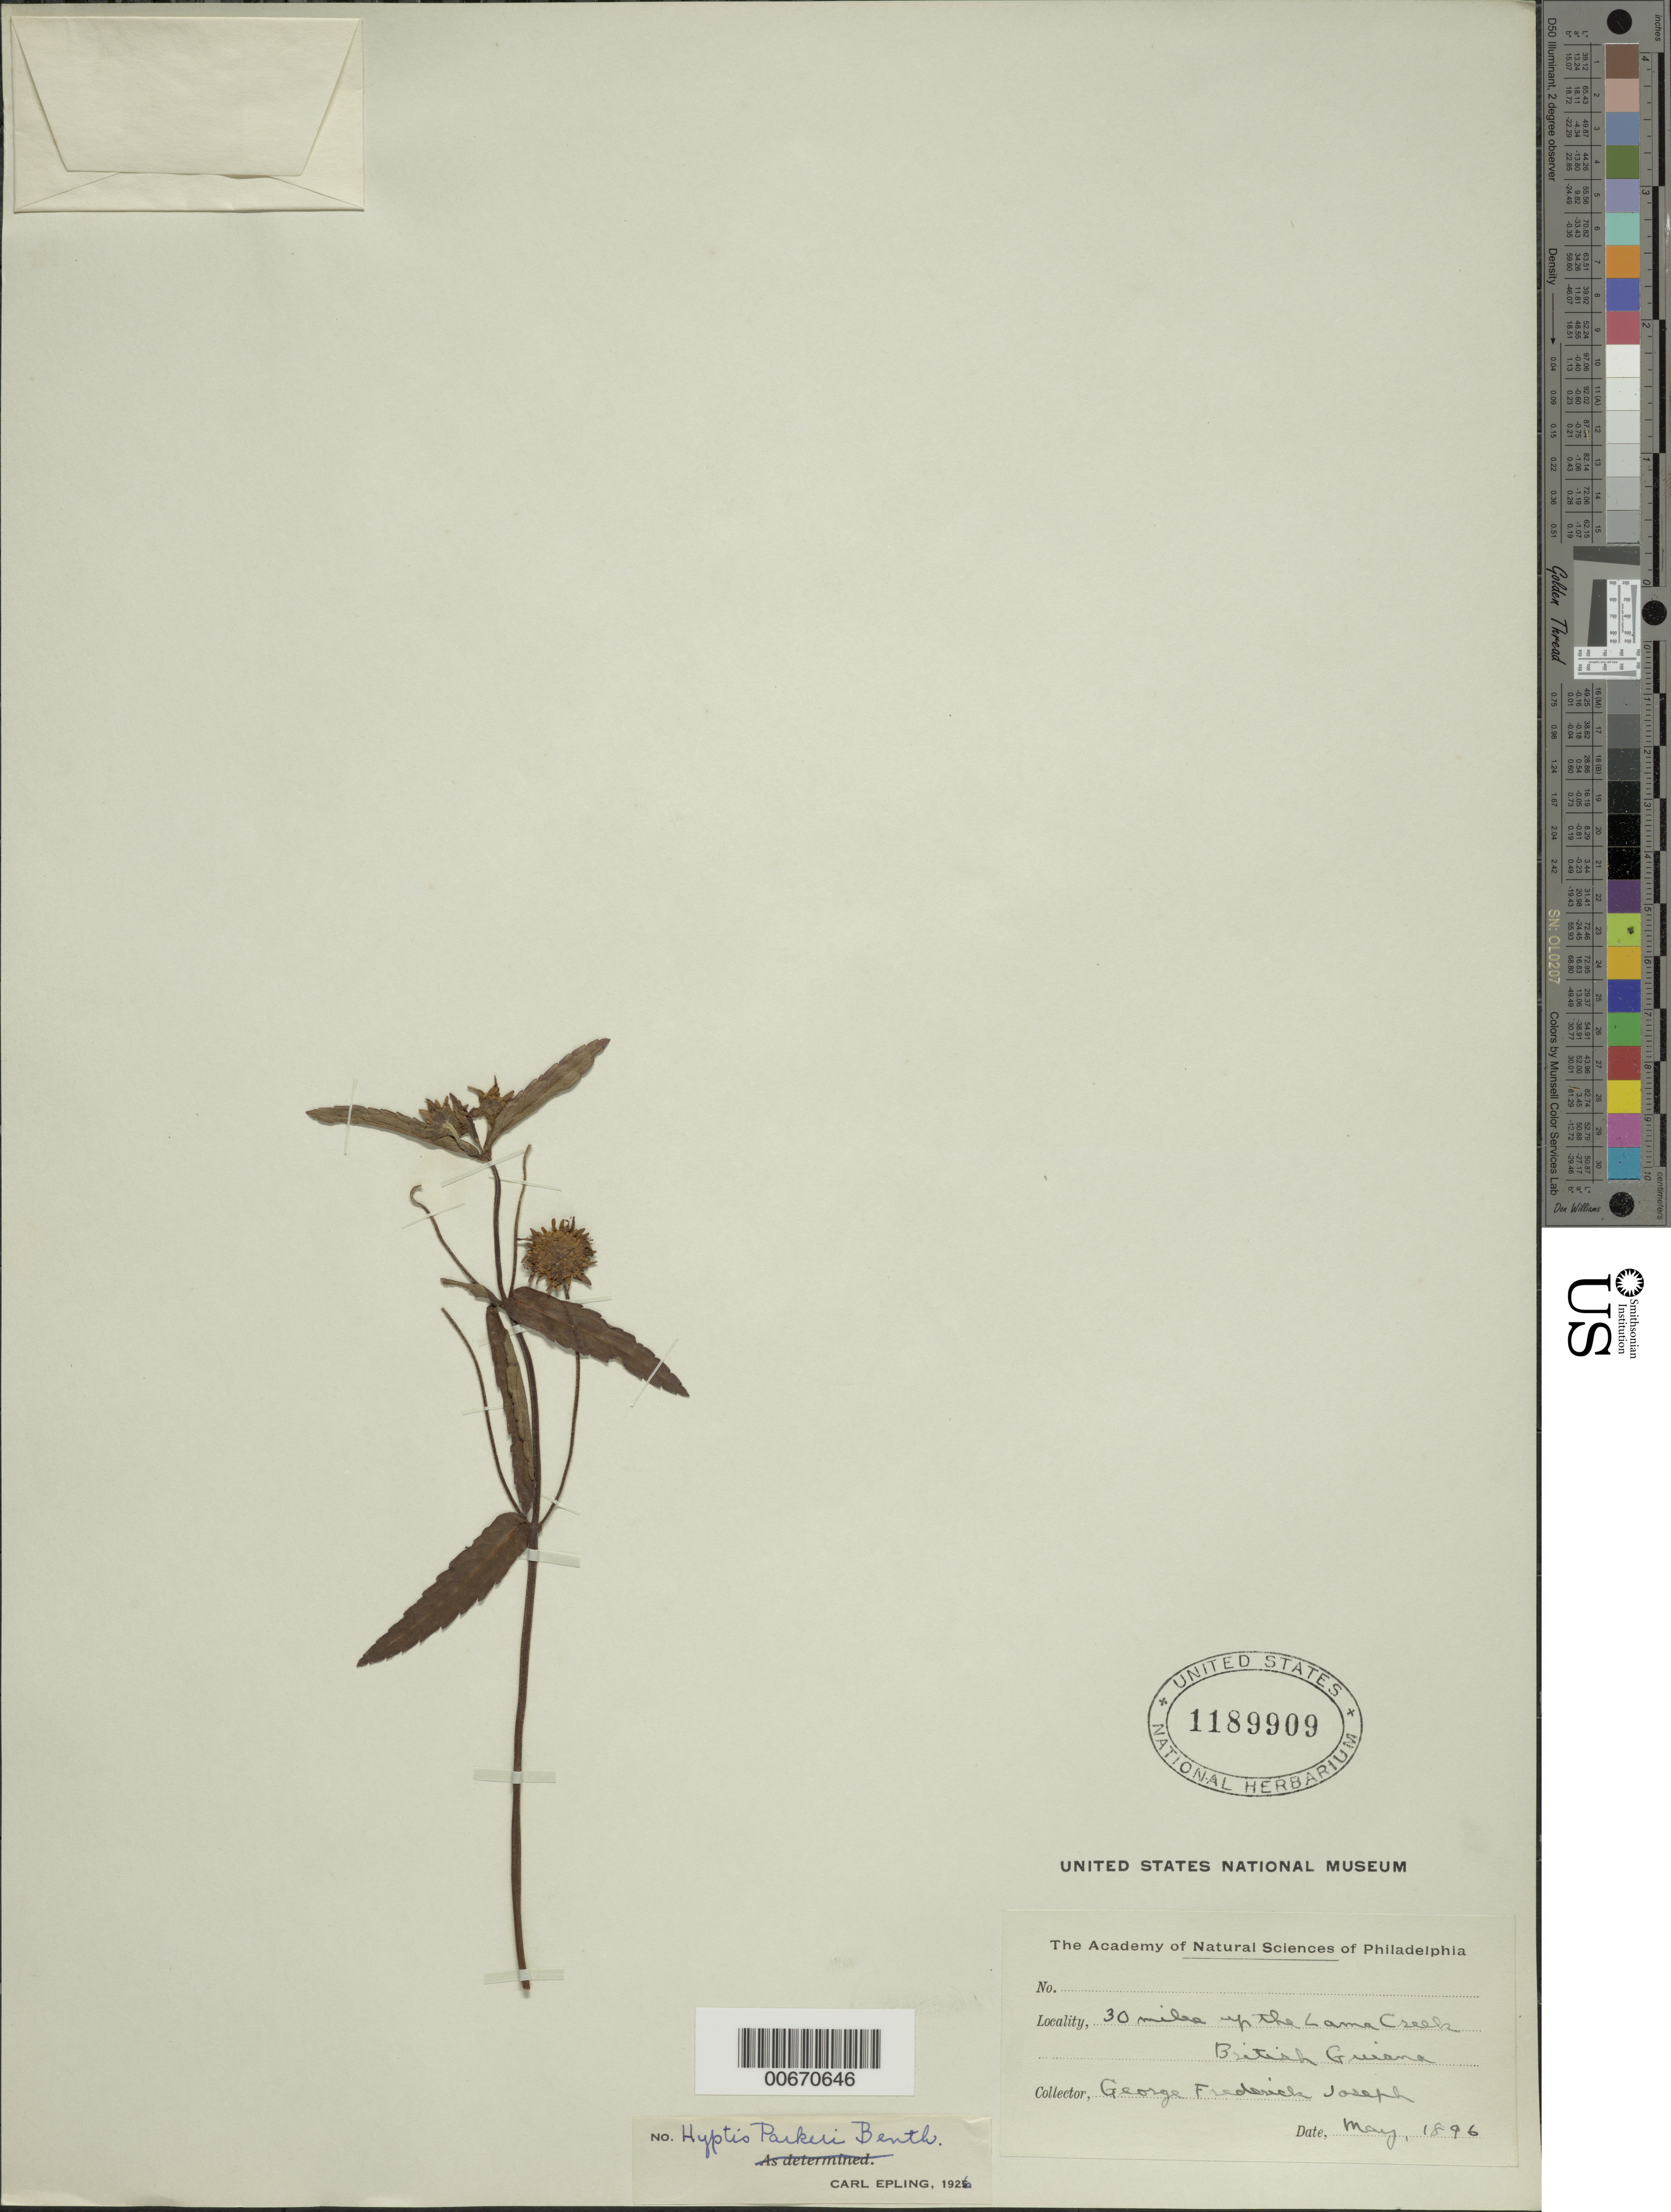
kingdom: Plantae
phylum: Tracheophyta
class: Magnoliopsida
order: Lamiales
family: Lamiaceae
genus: Hyptis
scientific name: Hyptis parkeri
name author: Benth.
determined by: Epling, C. C.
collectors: G. Joseph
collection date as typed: May-86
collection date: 1986-05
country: Guyana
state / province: Demerara-Mahaica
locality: Lama Creek, 30 mi. along creek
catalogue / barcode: US 1189909